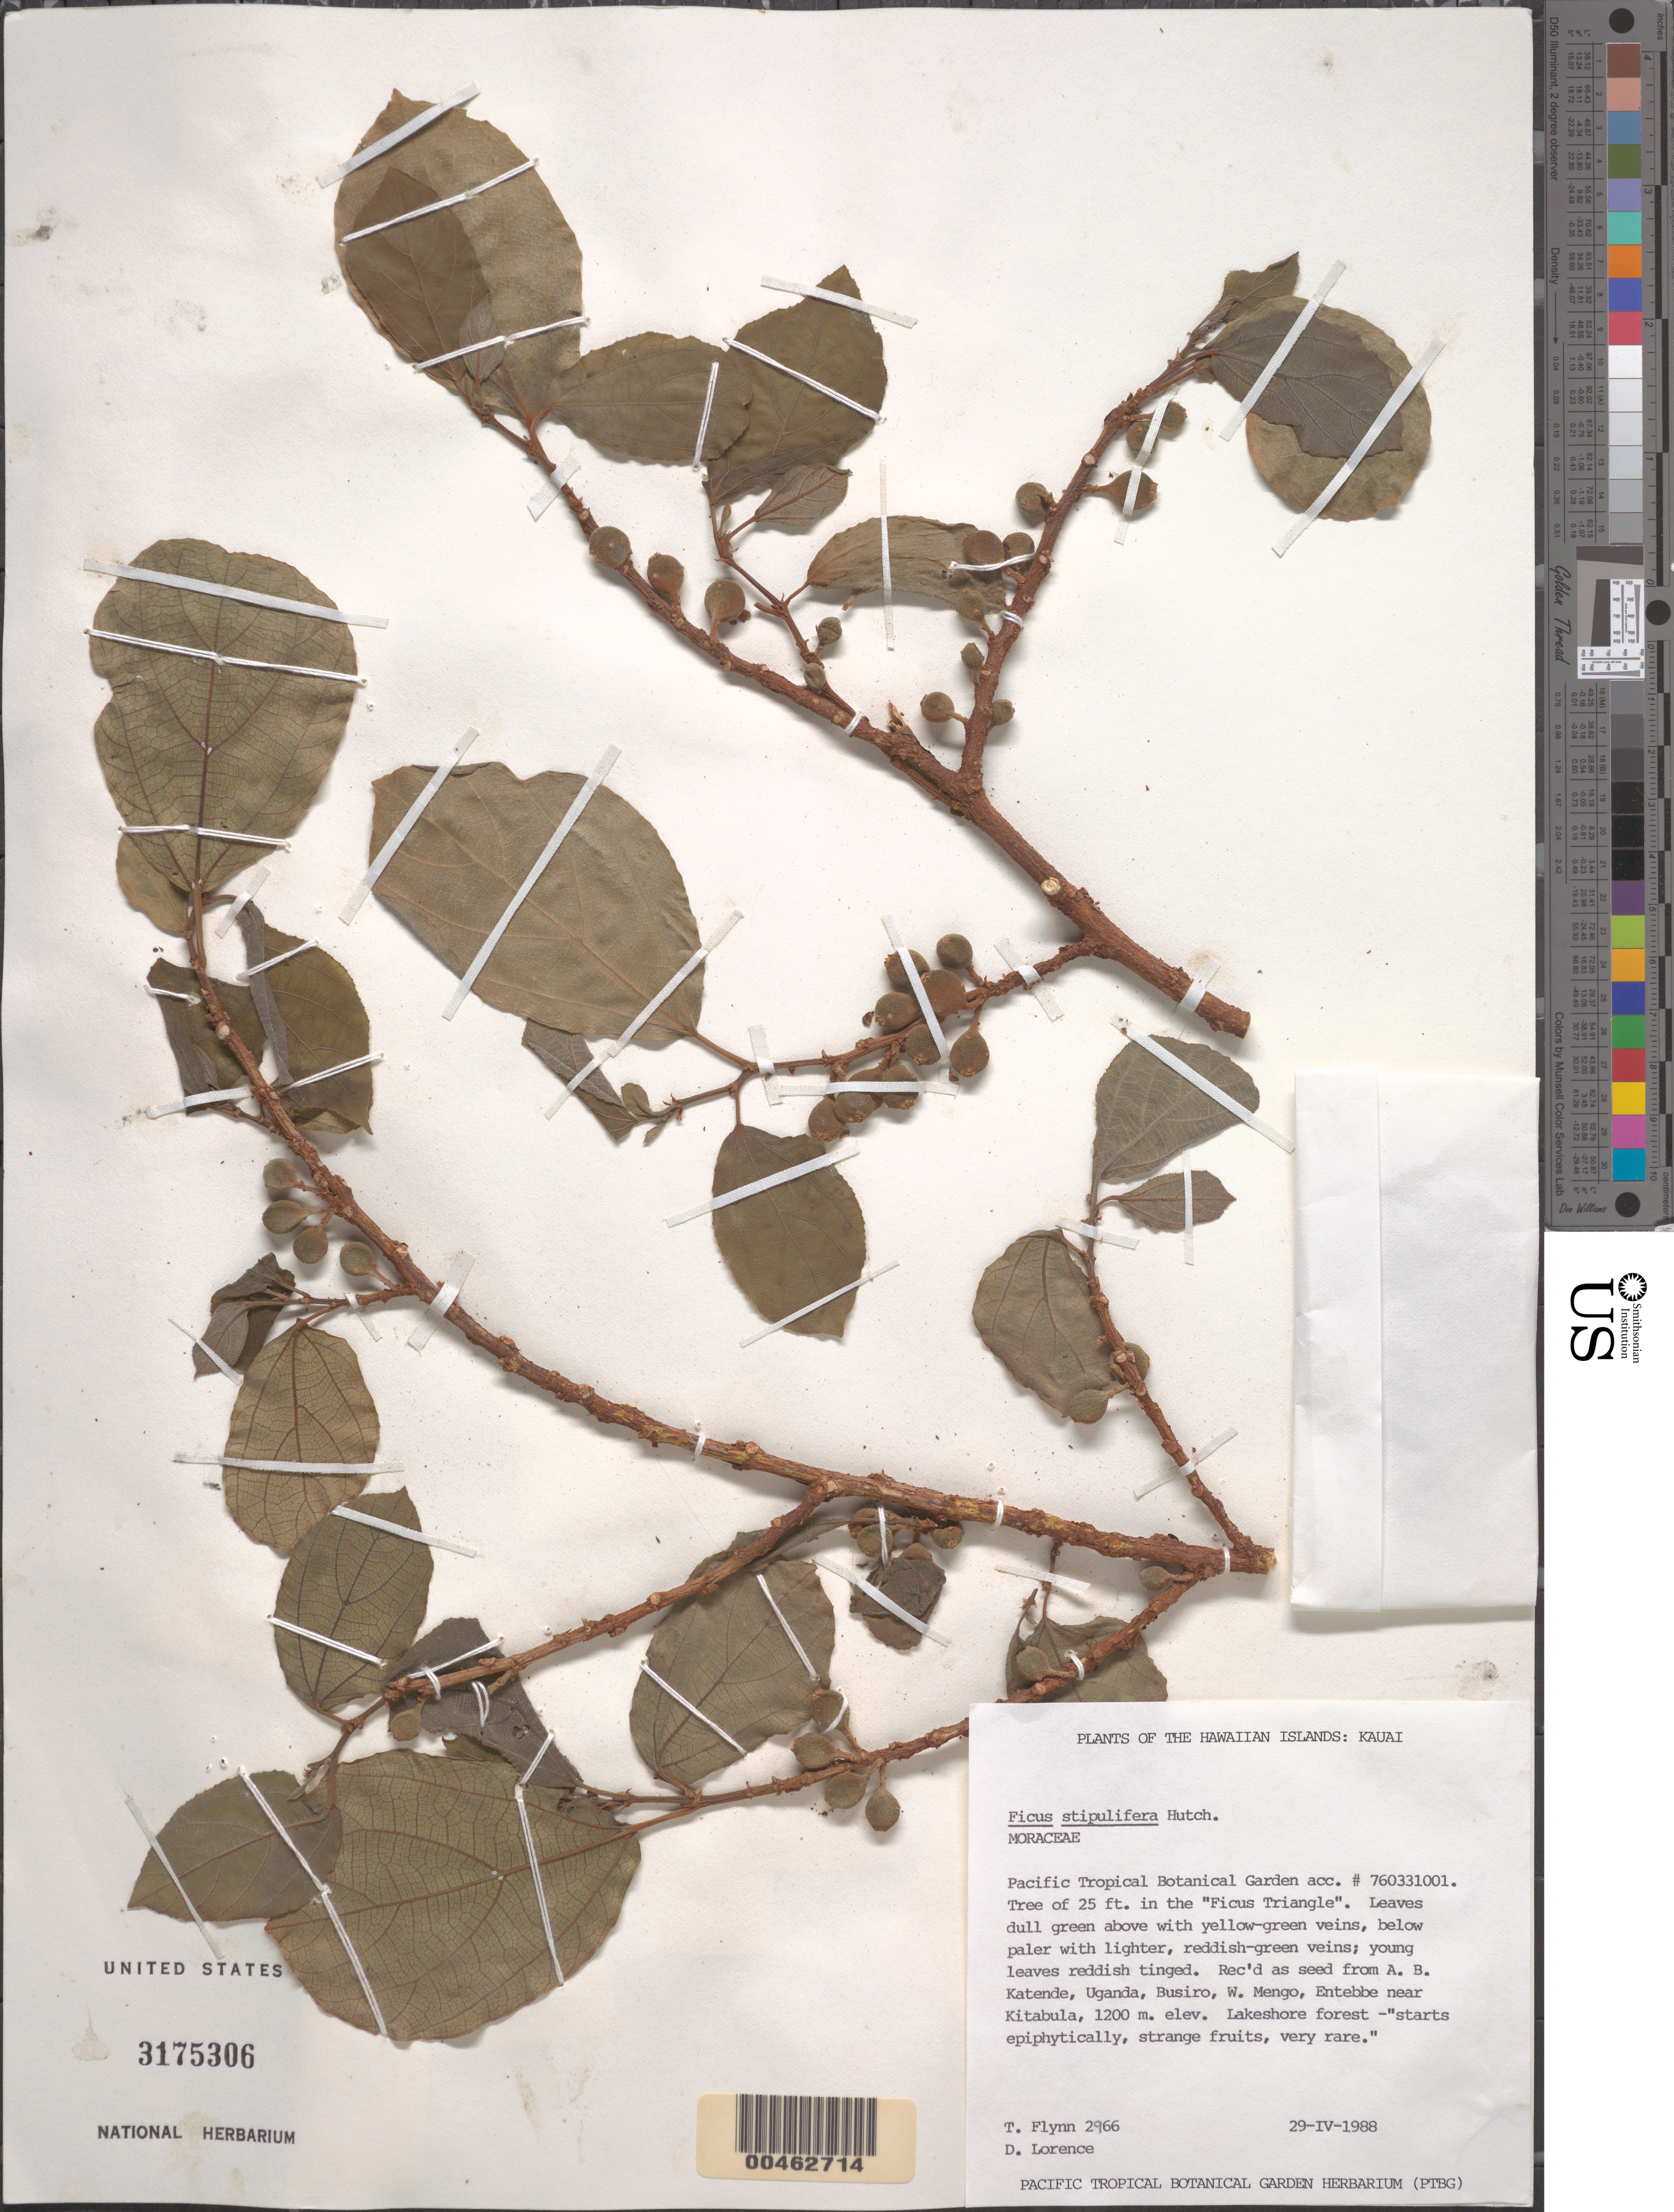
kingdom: Plantae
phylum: Tracheophyta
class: Magnoliopsida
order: Rosales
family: Moraceae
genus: Ficus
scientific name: Ficus stipulifera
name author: Hutch.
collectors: T. W. Flynn & D. Lorence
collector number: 2966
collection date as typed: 29 Apr 1988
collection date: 1988-04-29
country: United States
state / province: Hawaii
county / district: Kauai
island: Kaua'i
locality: Pacific Tropical Botanical Garden, in the Ficus Triangle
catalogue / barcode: US 3175306